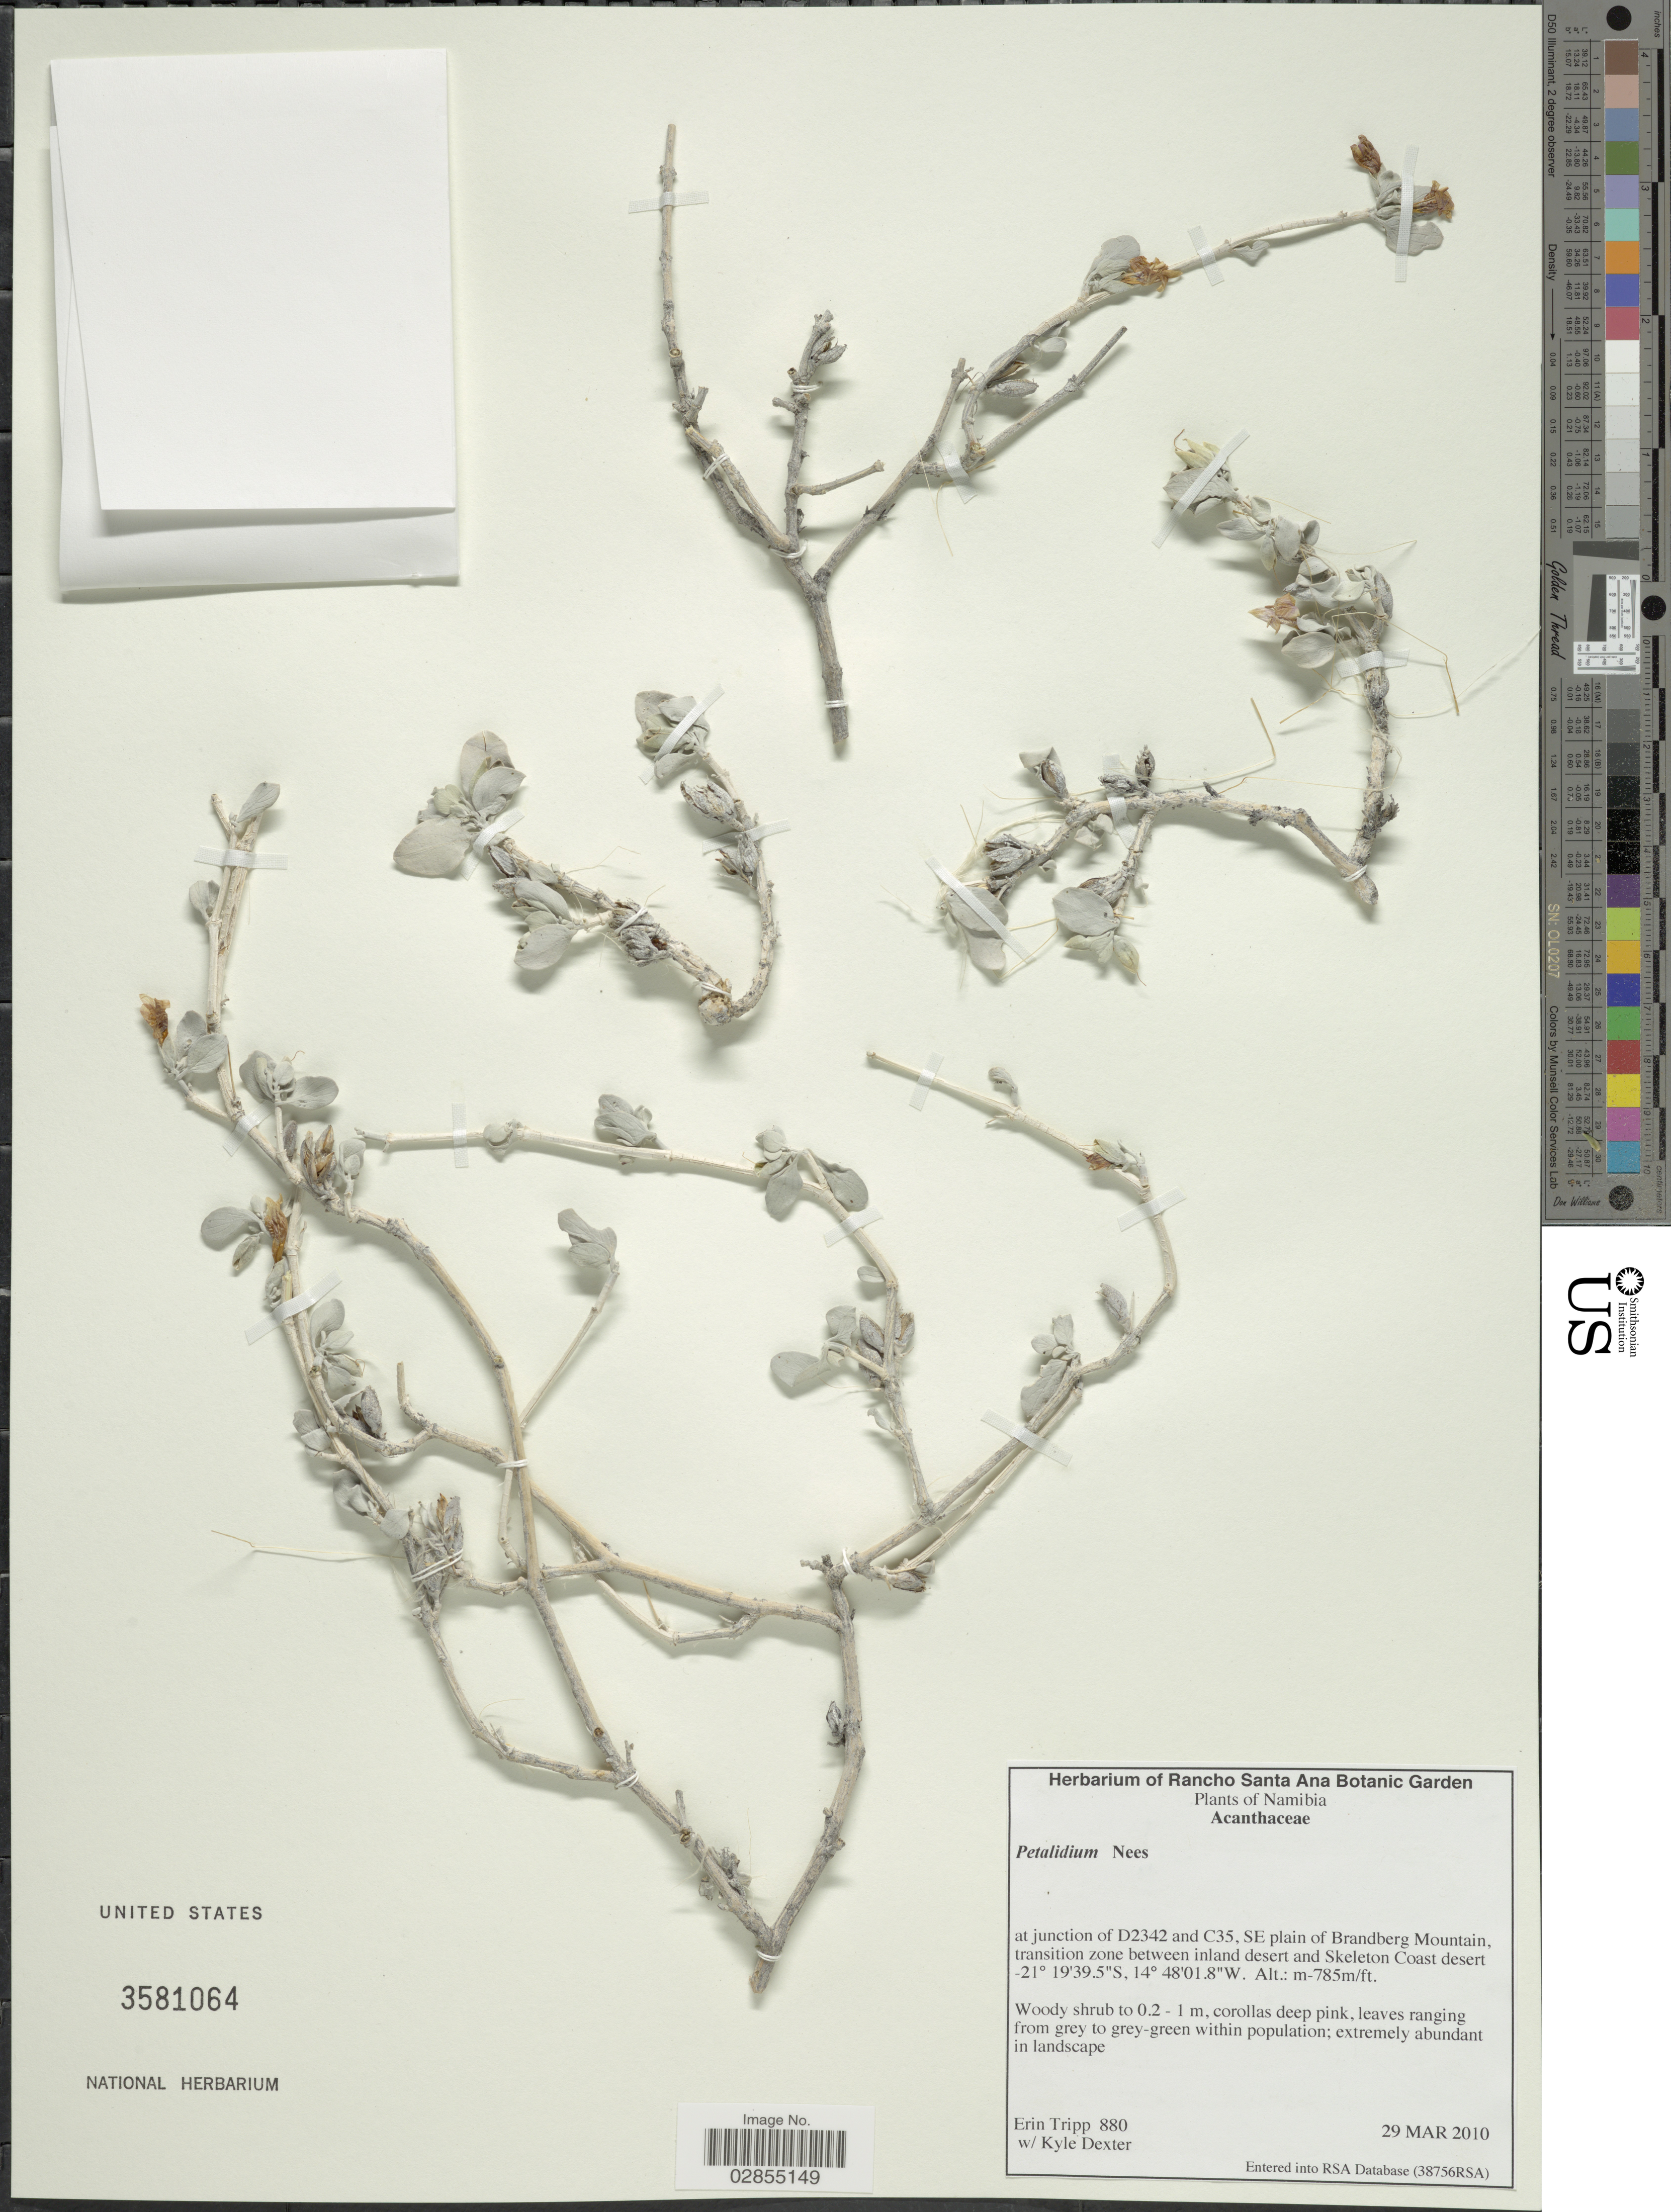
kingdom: Plantae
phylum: Tracheophyta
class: Magnoliopsida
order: Lamiales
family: Acanthaceae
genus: Petalidium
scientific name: Petalidium sp.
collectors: E. Tripp & K. Dexter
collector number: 880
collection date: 2010-03-29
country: Namibia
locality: At junction of D2342 and C35, SE plain of Brandberg Mountain, transition zone between inland desert and Skeleton Coast desert.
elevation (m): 785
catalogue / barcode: US 3581064